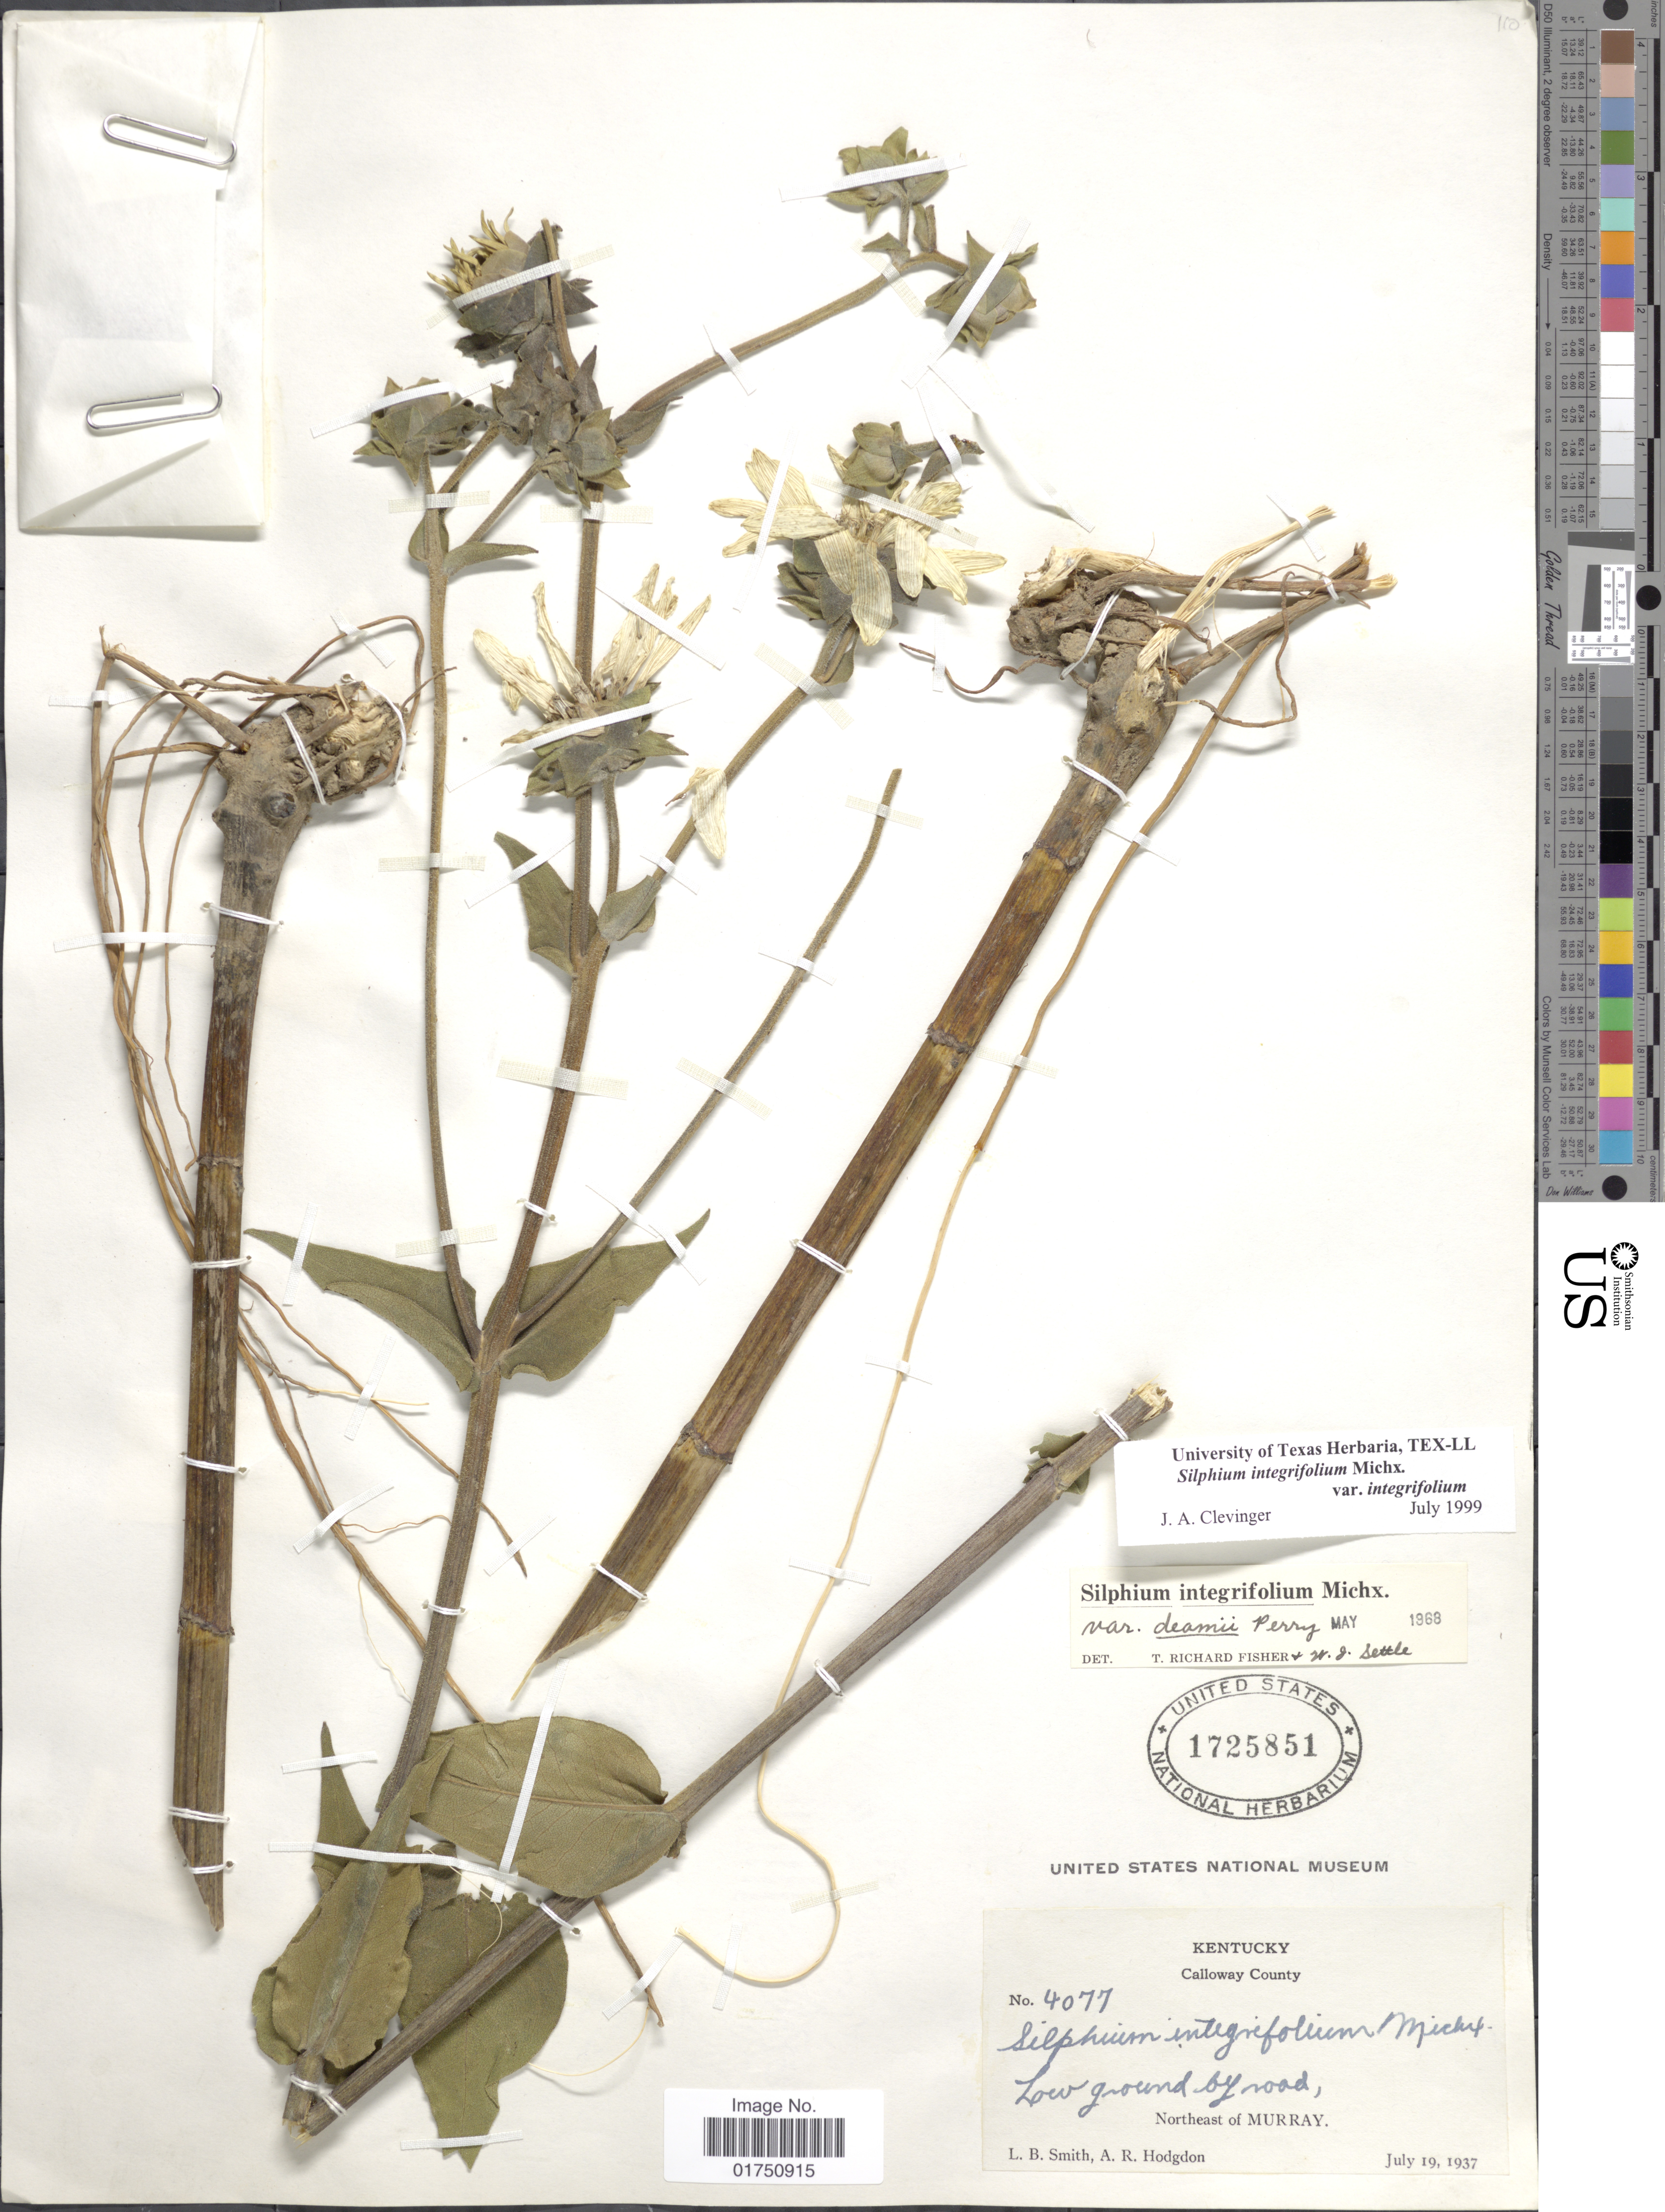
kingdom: Plantae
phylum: Tracheophyta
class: Magnoliopsida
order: Asterales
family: Asteraceae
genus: Silphium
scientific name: Silphium integrifolium var. integrifolium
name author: Michx.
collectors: J. B. Smith & A. R. Hodgdon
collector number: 4077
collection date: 1937-07-19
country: United States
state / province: Kentucky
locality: Calloway County. Low ground by road, Northeast of Murray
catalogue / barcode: US 1725851